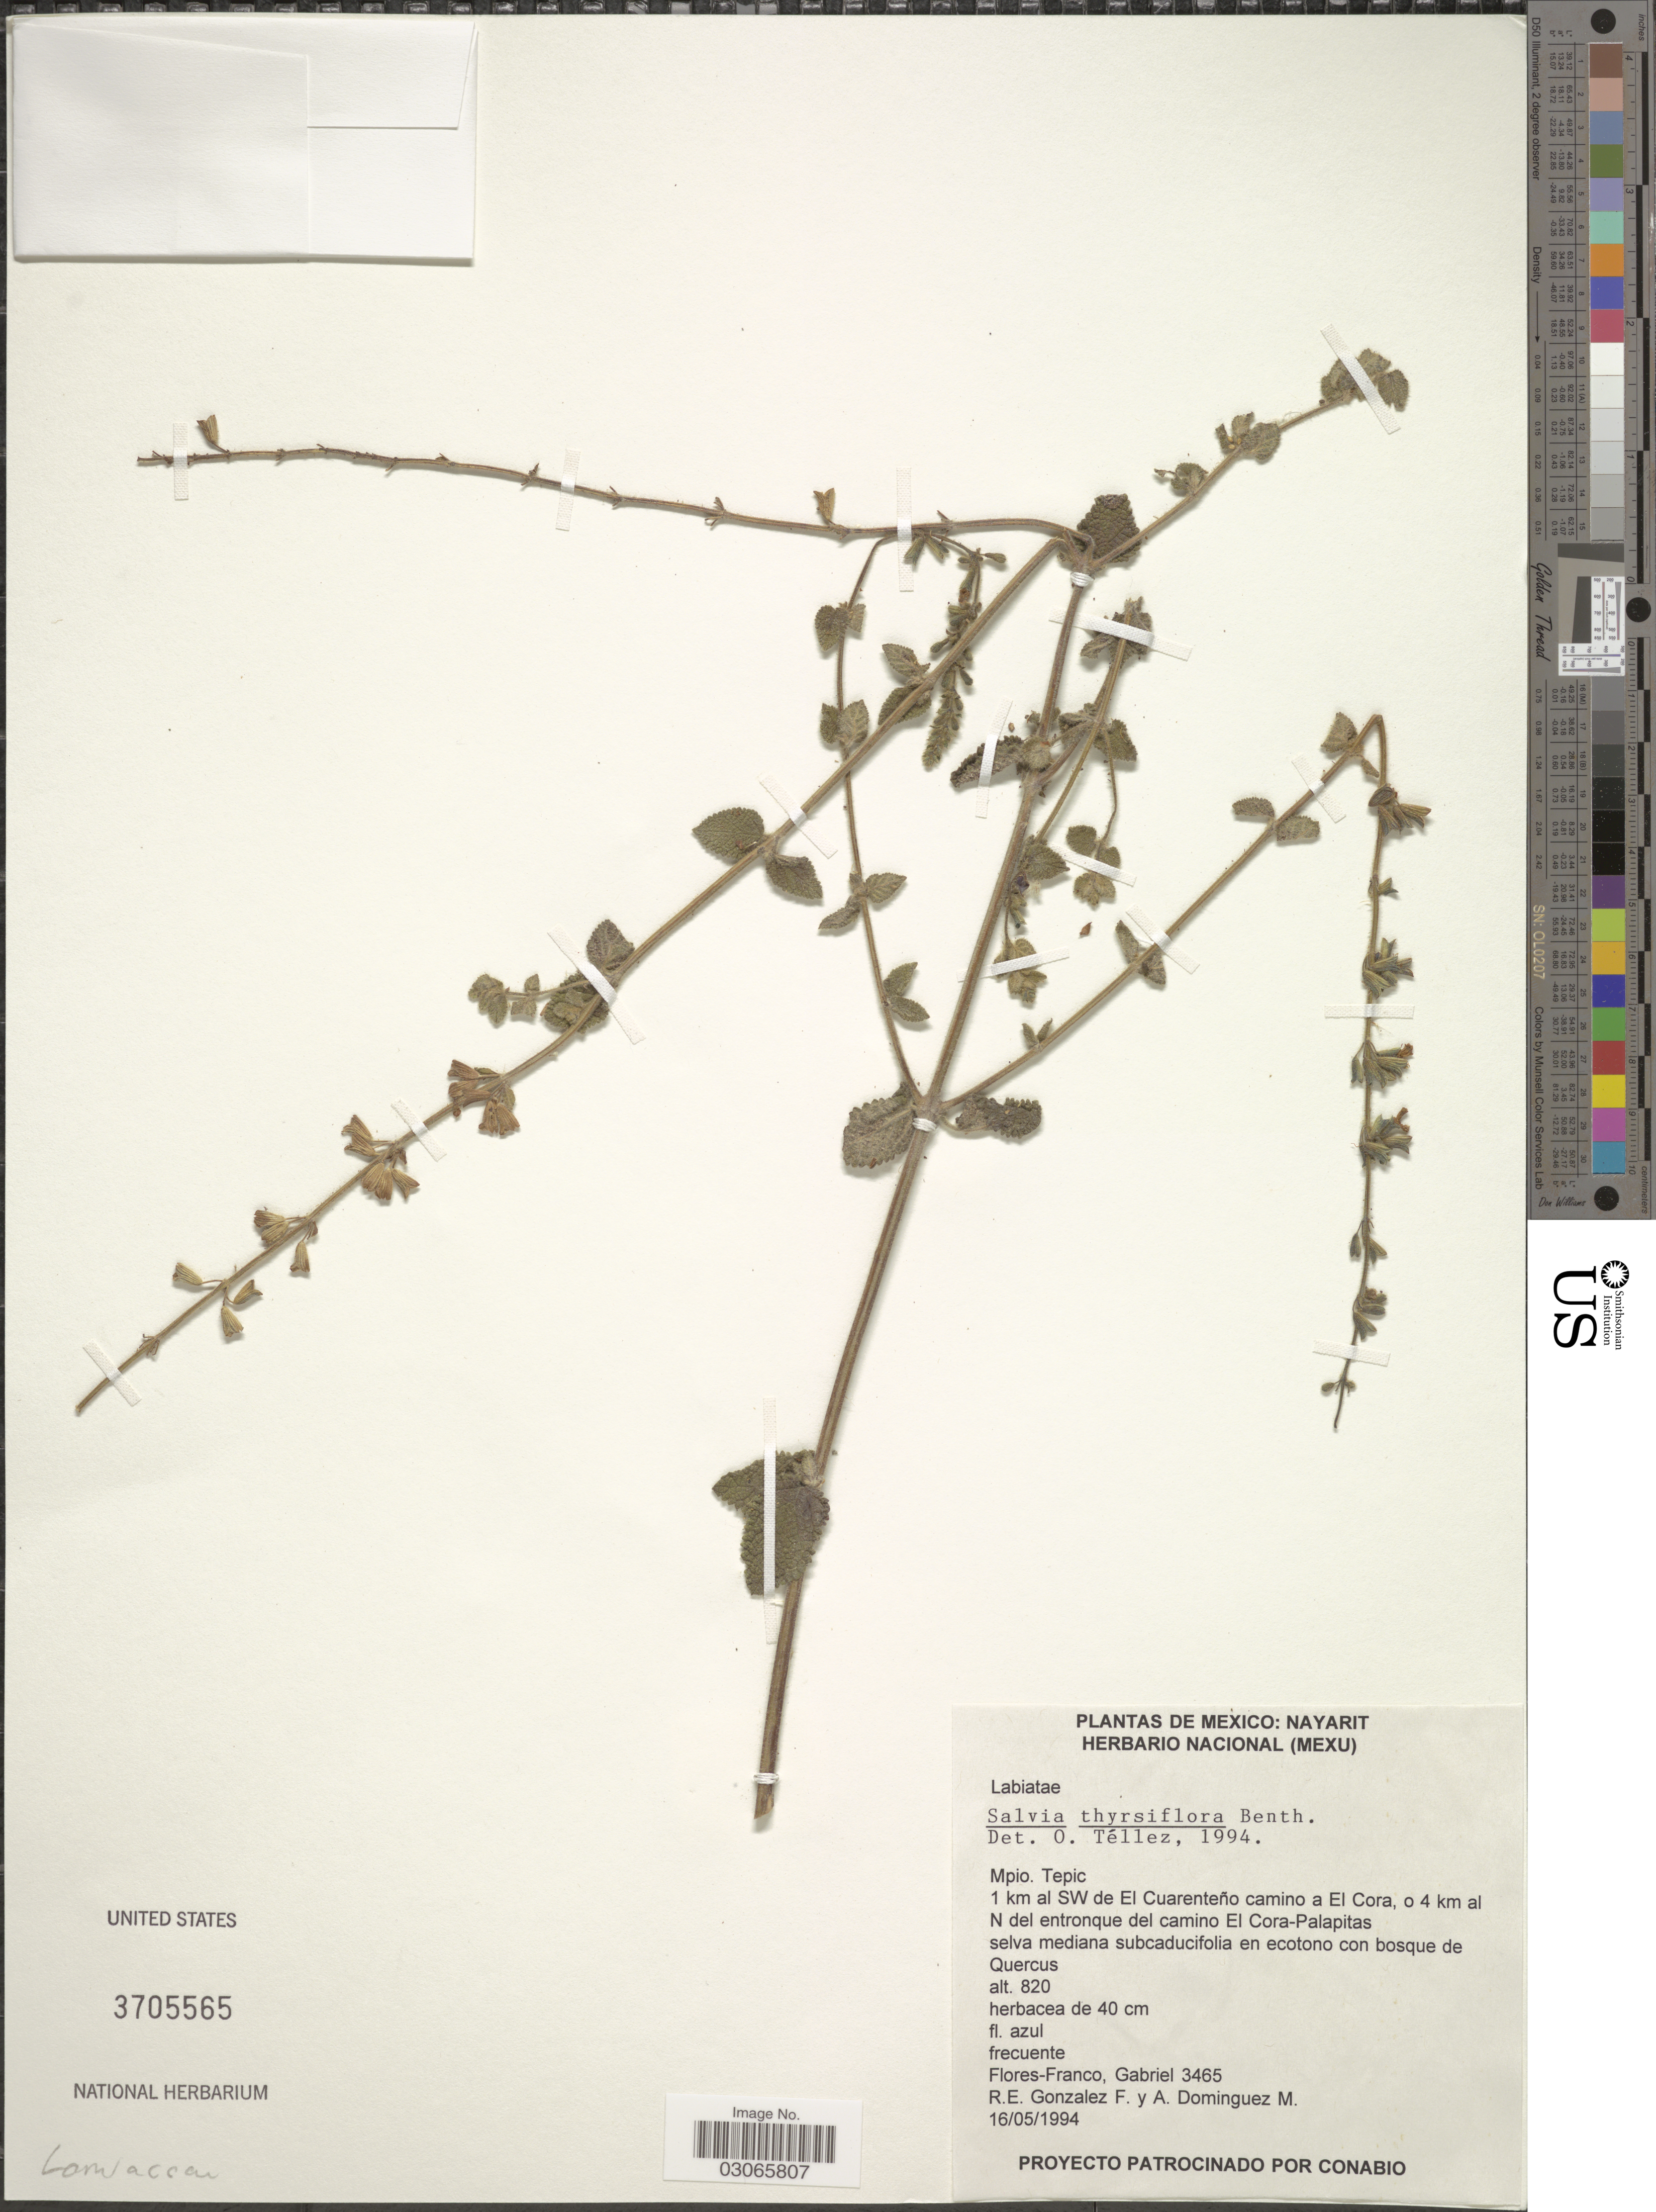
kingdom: Plantae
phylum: Tracheophyta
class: Magnoliopsida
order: Lamiales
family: Lamiaceae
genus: Salvia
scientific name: Salvia thyrsiflora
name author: Benth.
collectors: G. Flores F., R. Gonzalez & A. Dominguez M.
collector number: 3465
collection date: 1994-05-16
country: Mexico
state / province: Nayarit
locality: Mpio. Tepic. 1 km al SW de El Cuarenteño camino a El Cora, o 4 km al N del entronque del camino El Cora-Palapitas.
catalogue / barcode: US 3705565